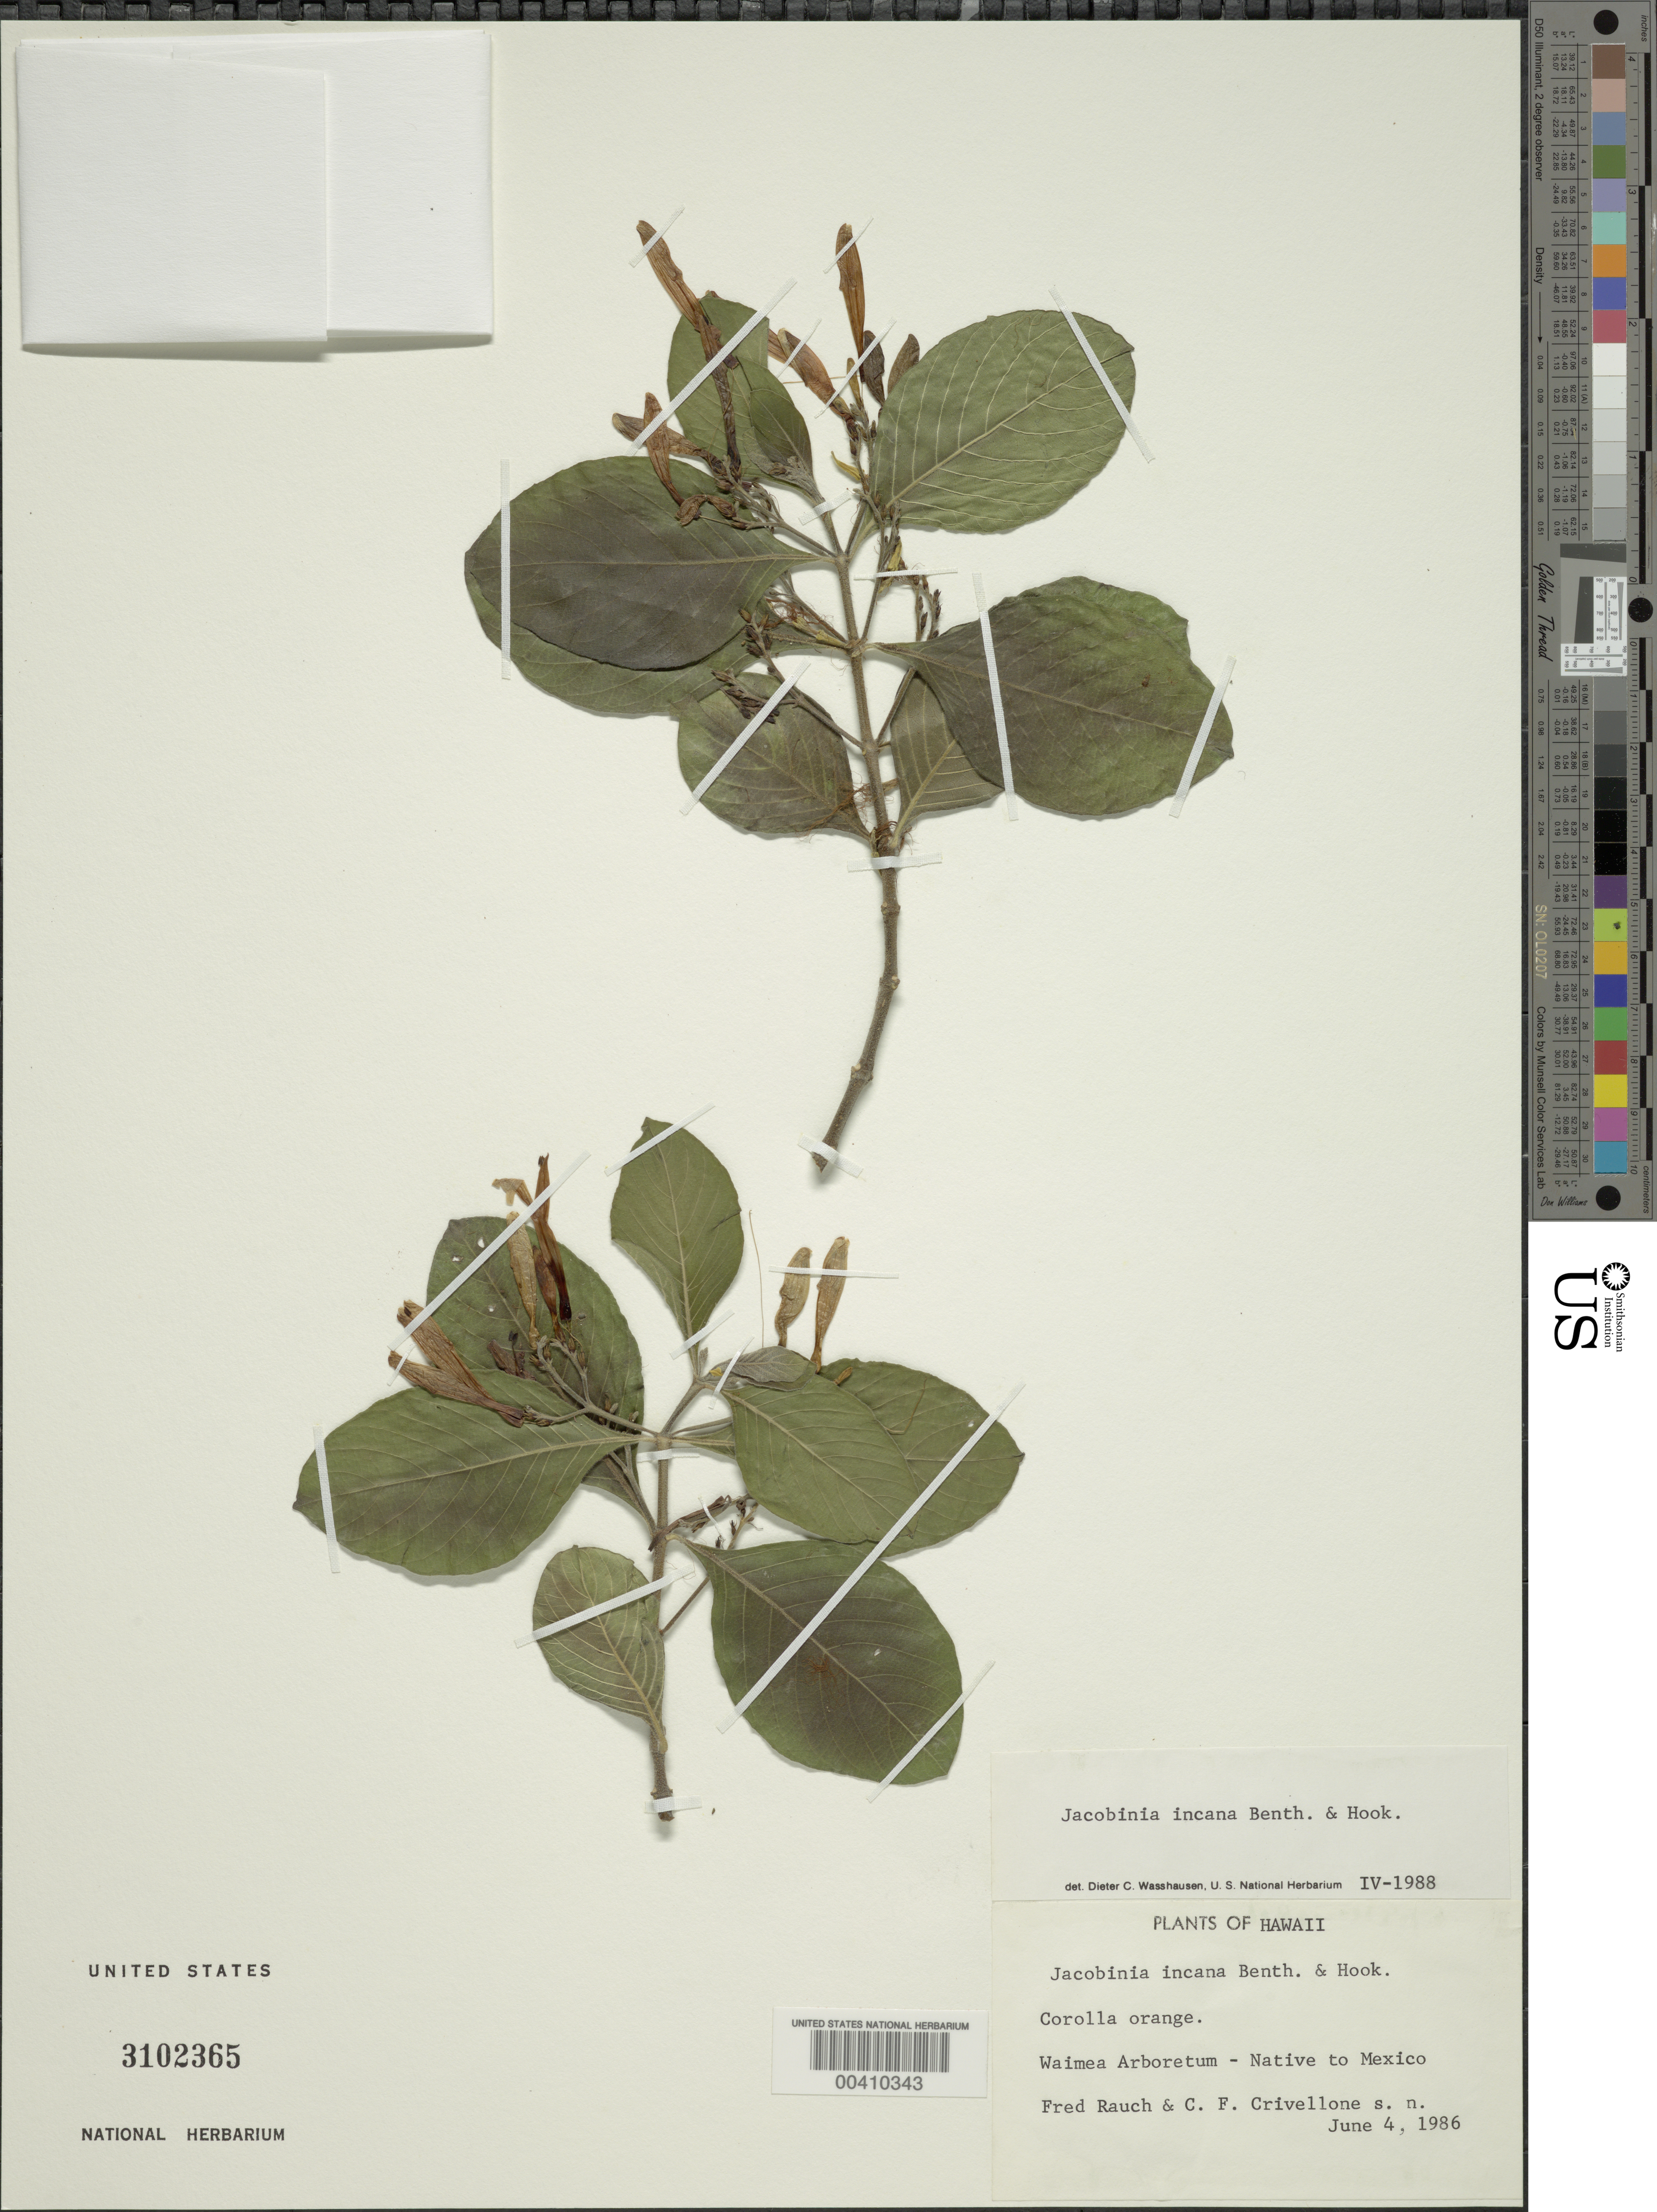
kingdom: Plantae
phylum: Tracheophyta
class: Magnoliopsida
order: Lamiales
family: Acanthaceae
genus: Justicia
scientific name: Justicia leonardii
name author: Wassh.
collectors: F. Rauch & C. Crivellone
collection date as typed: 4 Jun 1986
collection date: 1986-06-04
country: United States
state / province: Hawaii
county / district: Honolulu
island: Oahu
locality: Waimea Arboretum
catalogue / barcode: US 3102365